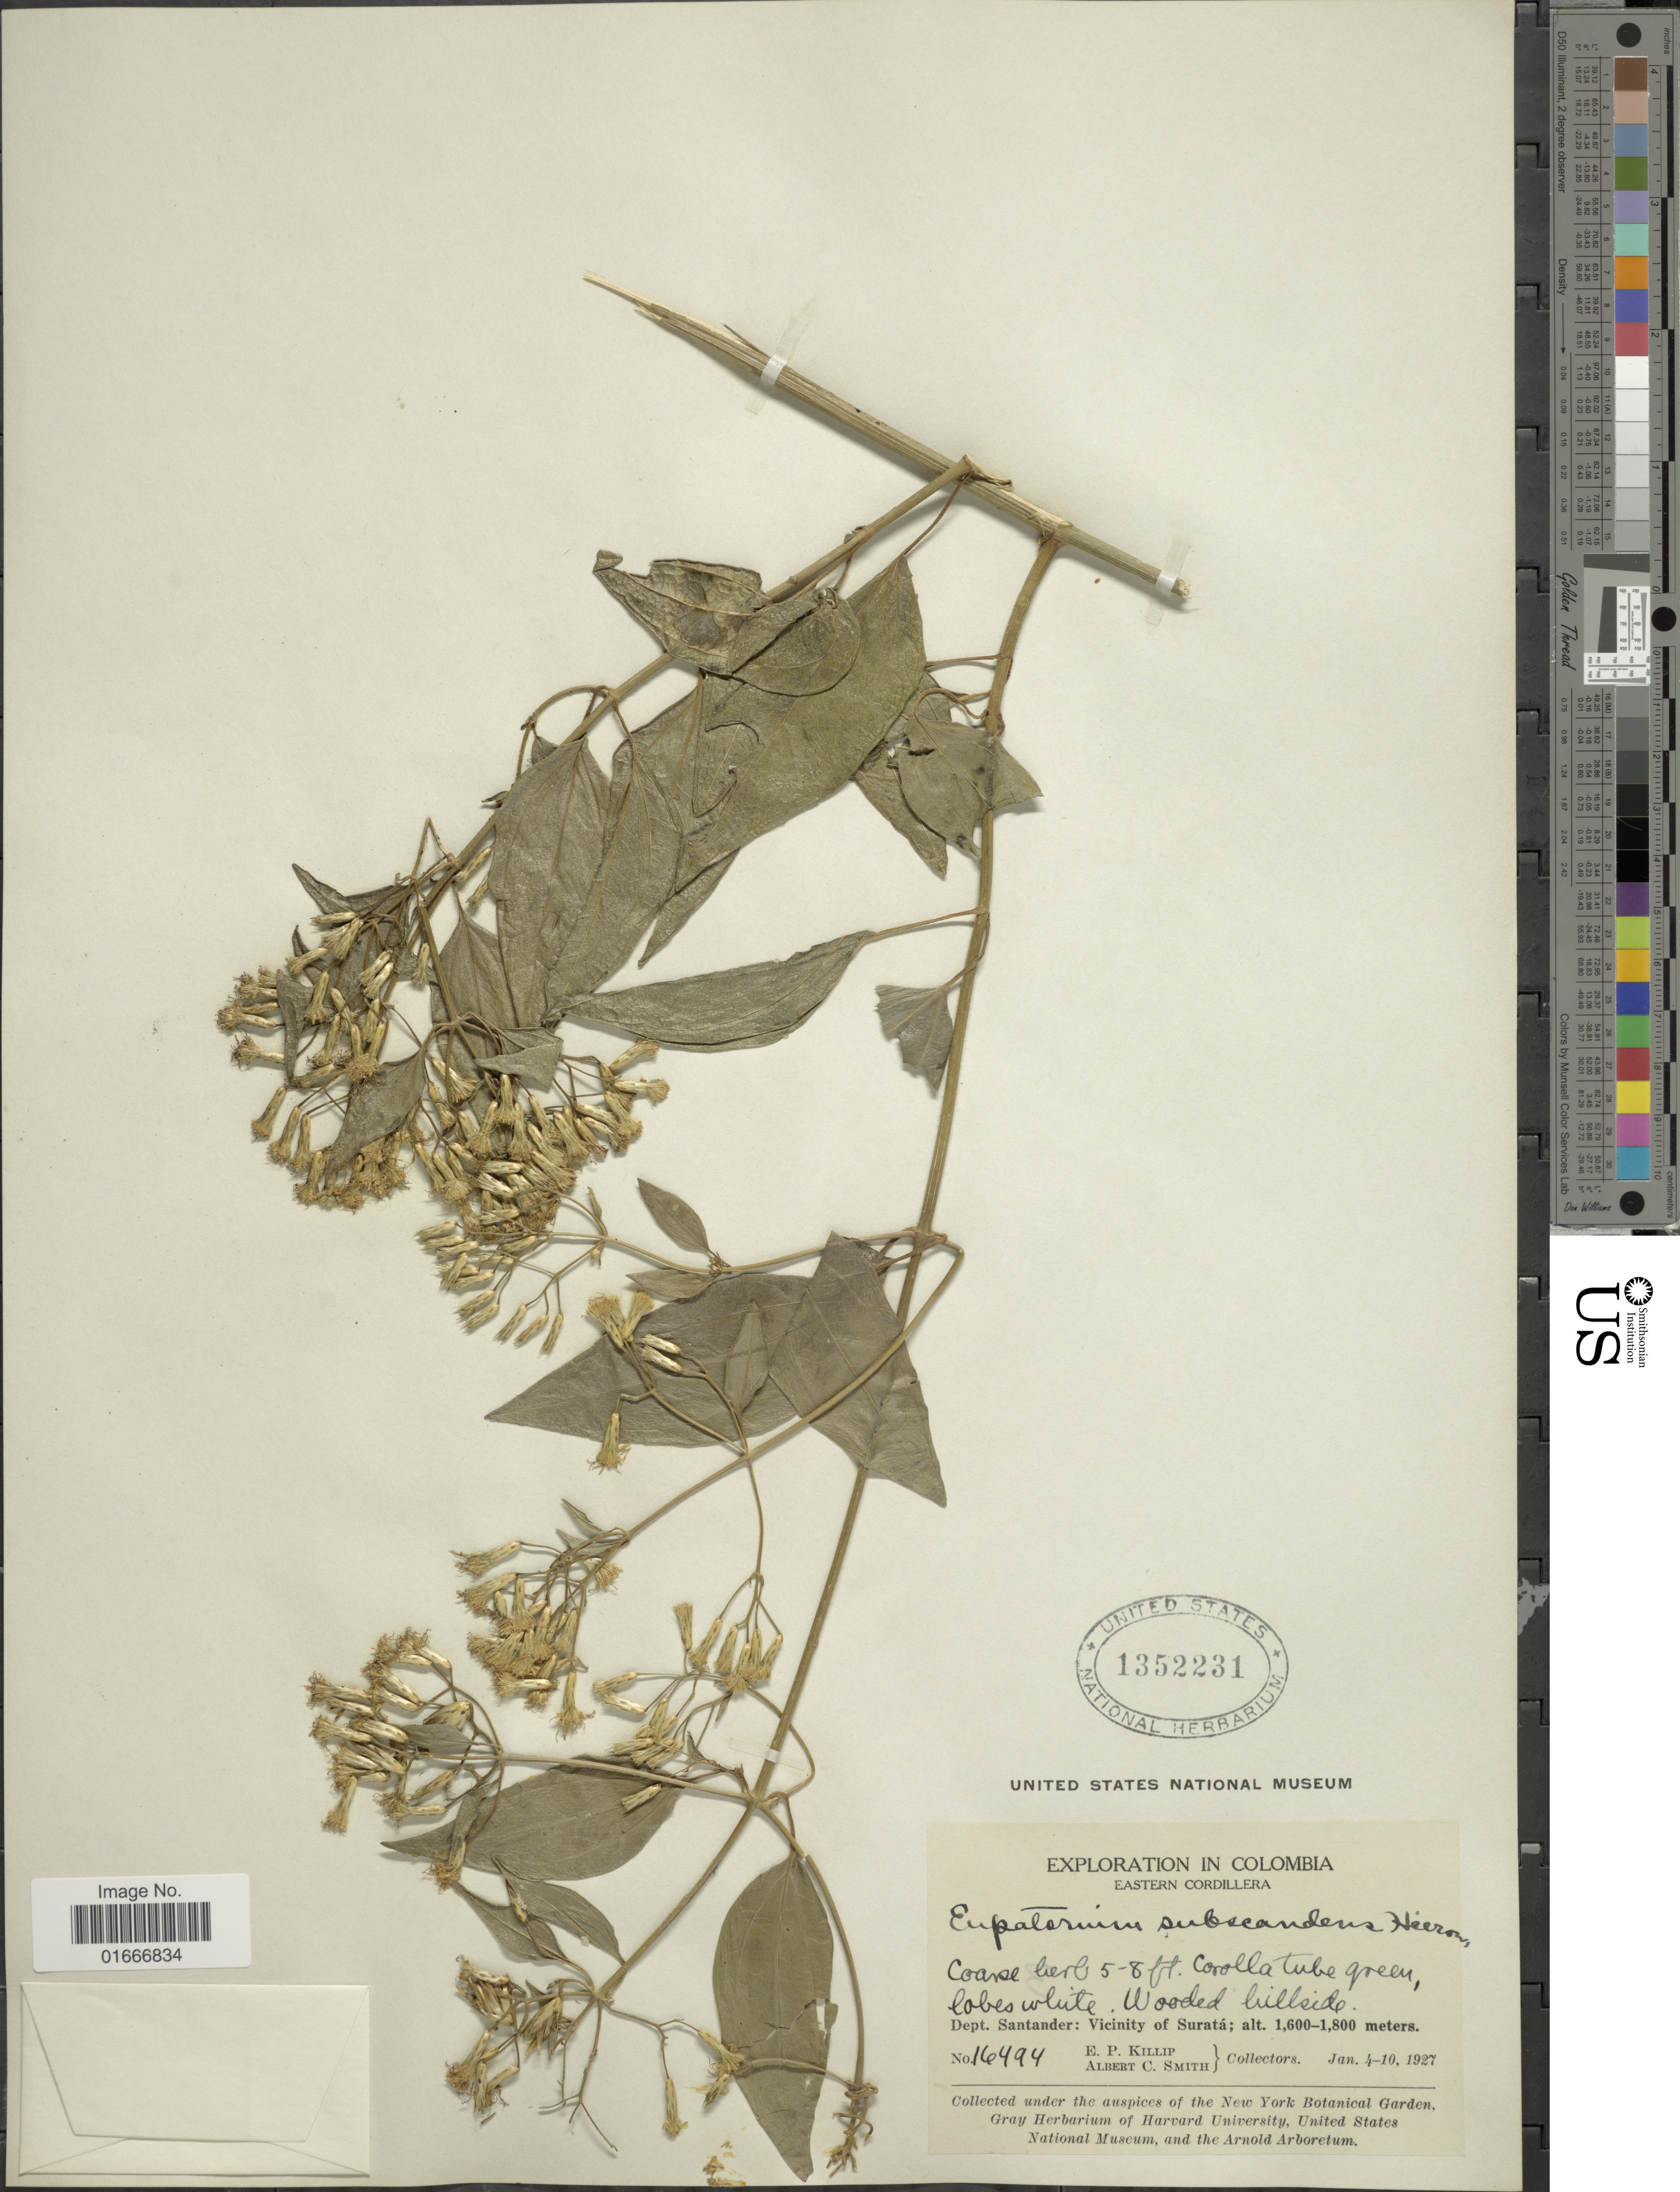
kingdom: Plantae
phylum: Tracheophyta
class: Magnoliopsida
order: Asterales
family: Asteraceae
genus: Chromolaena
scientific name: Chromolaena subscandens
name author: (Hieron.) R.M. King & H. Rob.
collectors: E. P. Killip & A. C. Smith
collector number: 16494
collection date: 1927-01-04/1927-01-10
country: Colombia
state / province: Santander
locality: Colombia. Dept. Santander: Vicinity of Surata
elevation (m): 1600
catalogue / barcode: US 1352231